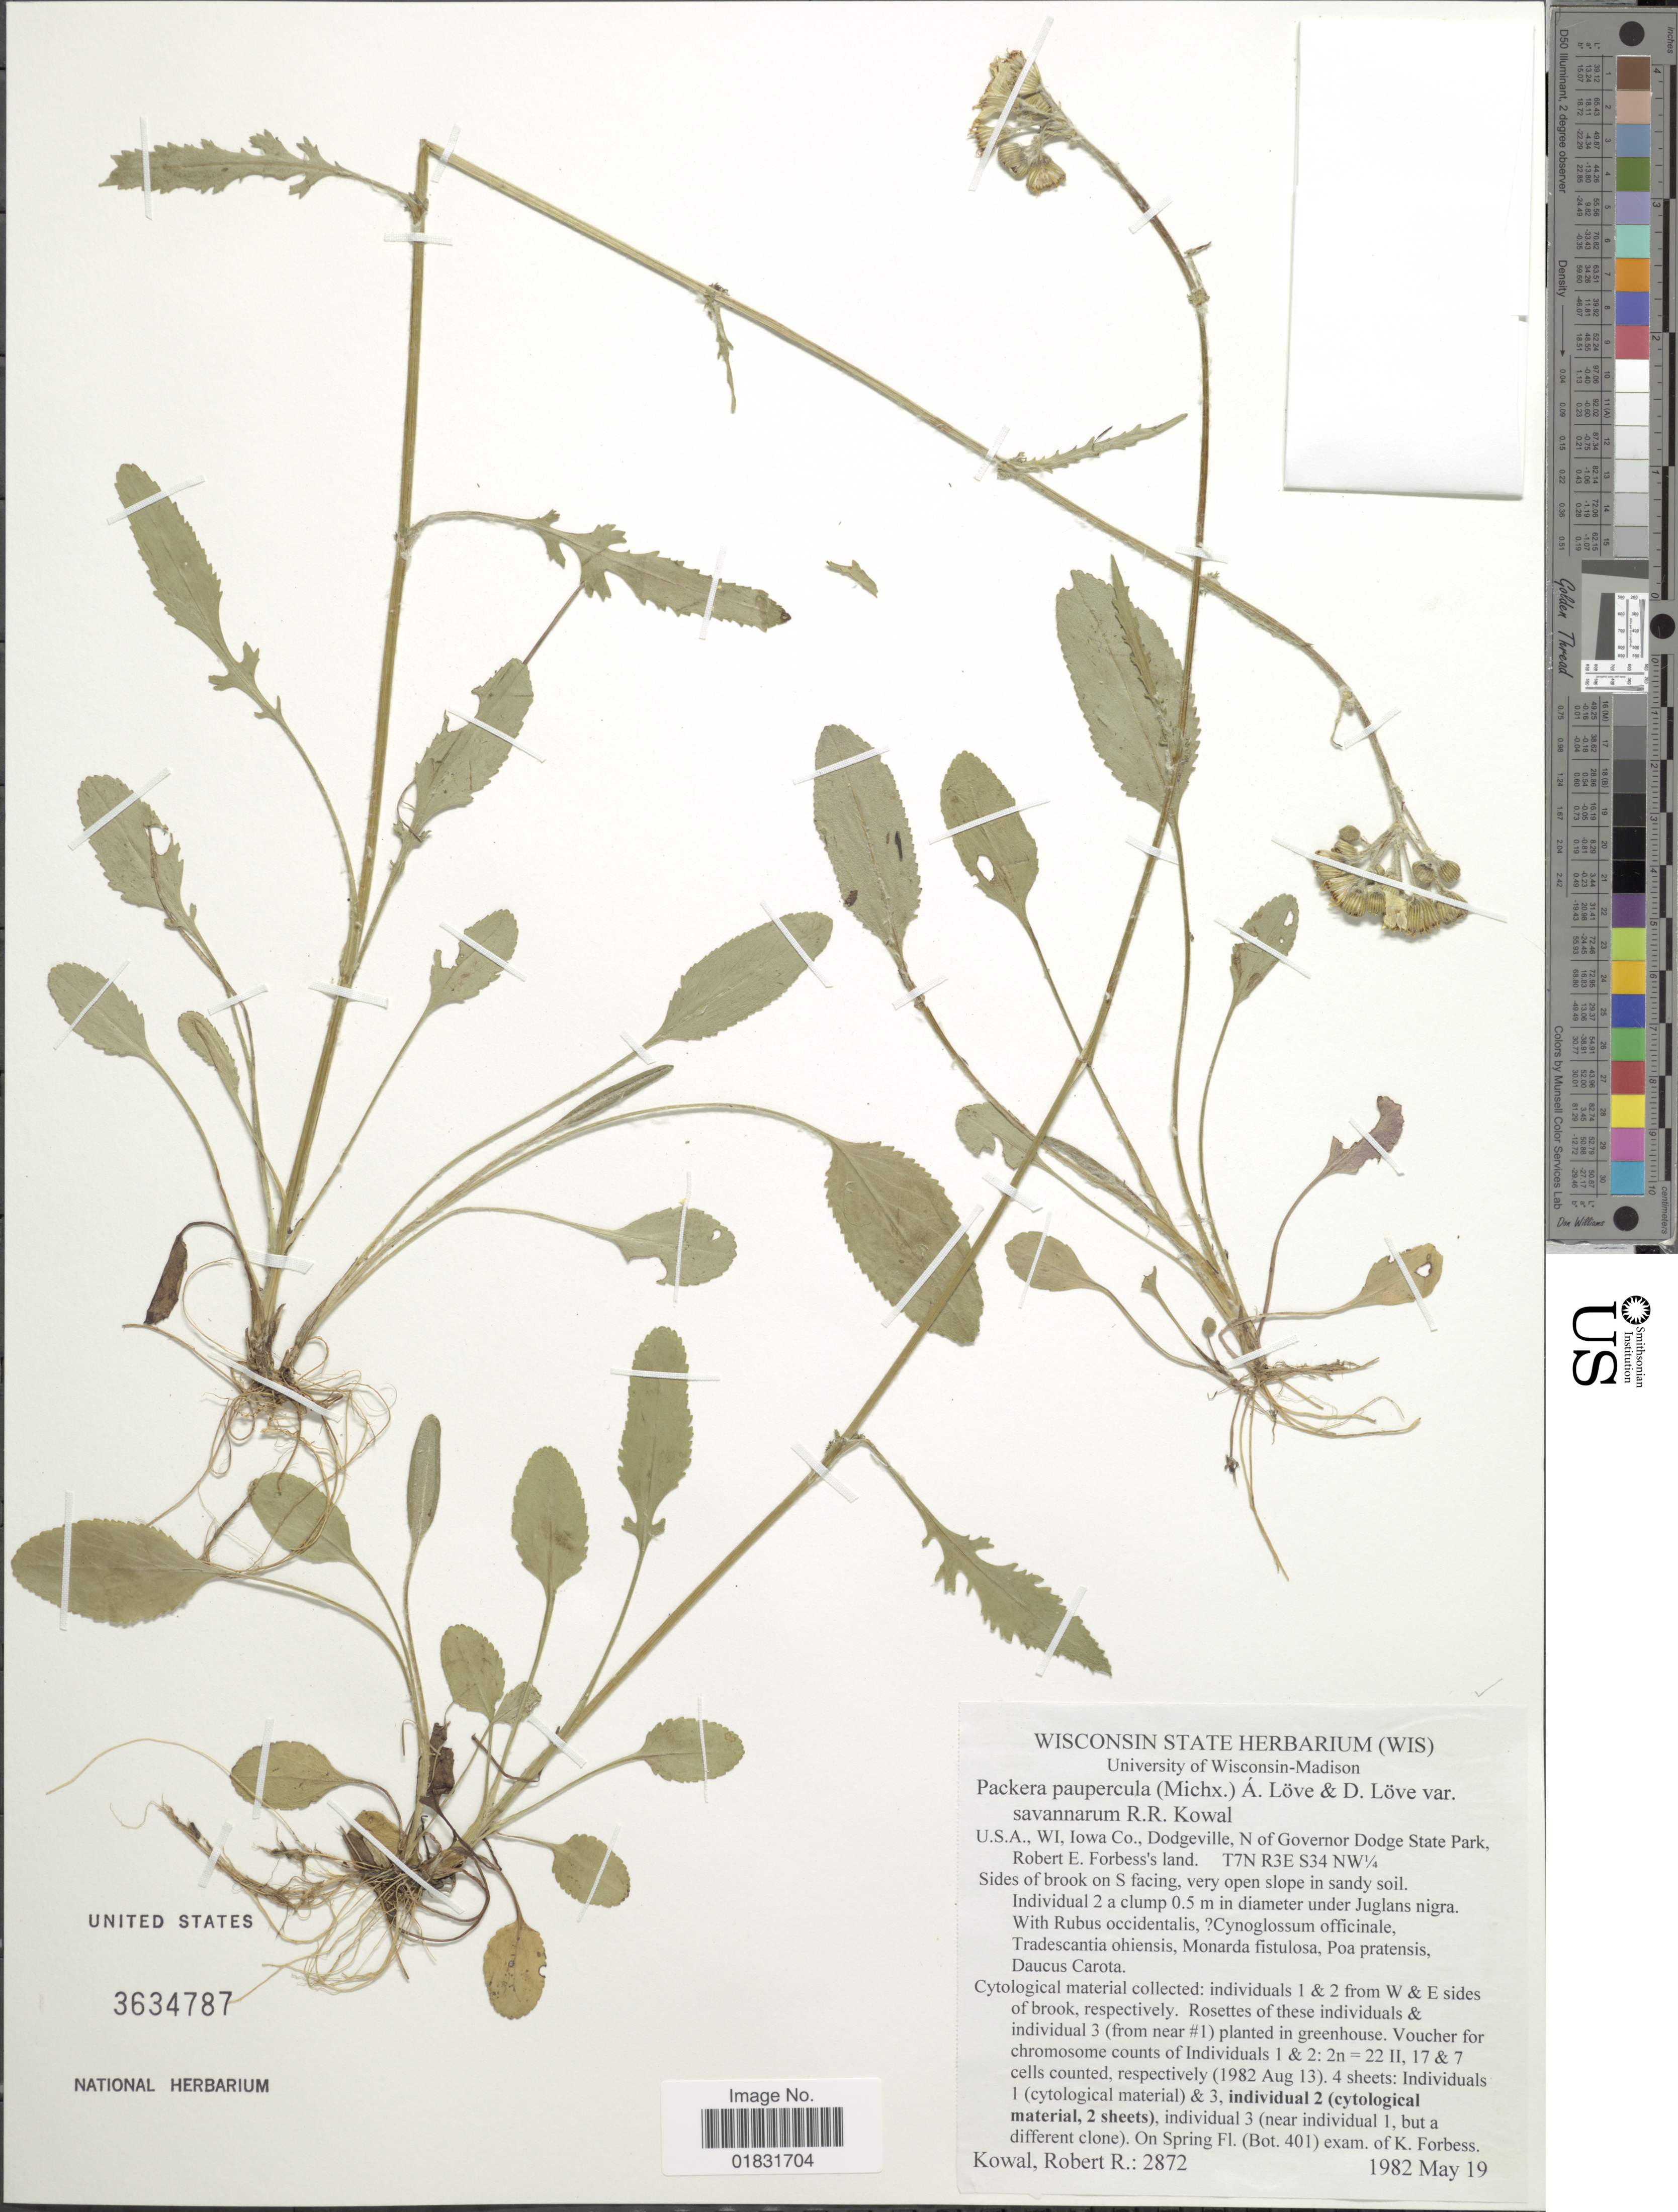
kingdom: Plantae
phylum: Tracheophyta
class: Magnoliopsida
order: Asterales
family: Asteraceae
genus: Packera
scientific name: Packera paupercula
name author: (Michx.) Á. Löve & D. Löve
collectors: R. Kowal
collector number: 2872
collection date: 1982-05-19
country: United States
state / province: Iowa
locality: WI, Iowa Co., Dodgeville, N of Governor Dodge State Park, Rober E. Forbess's land. T7N R3E S34 NW¼, Sides of brook S facing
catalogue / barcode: US 3634787